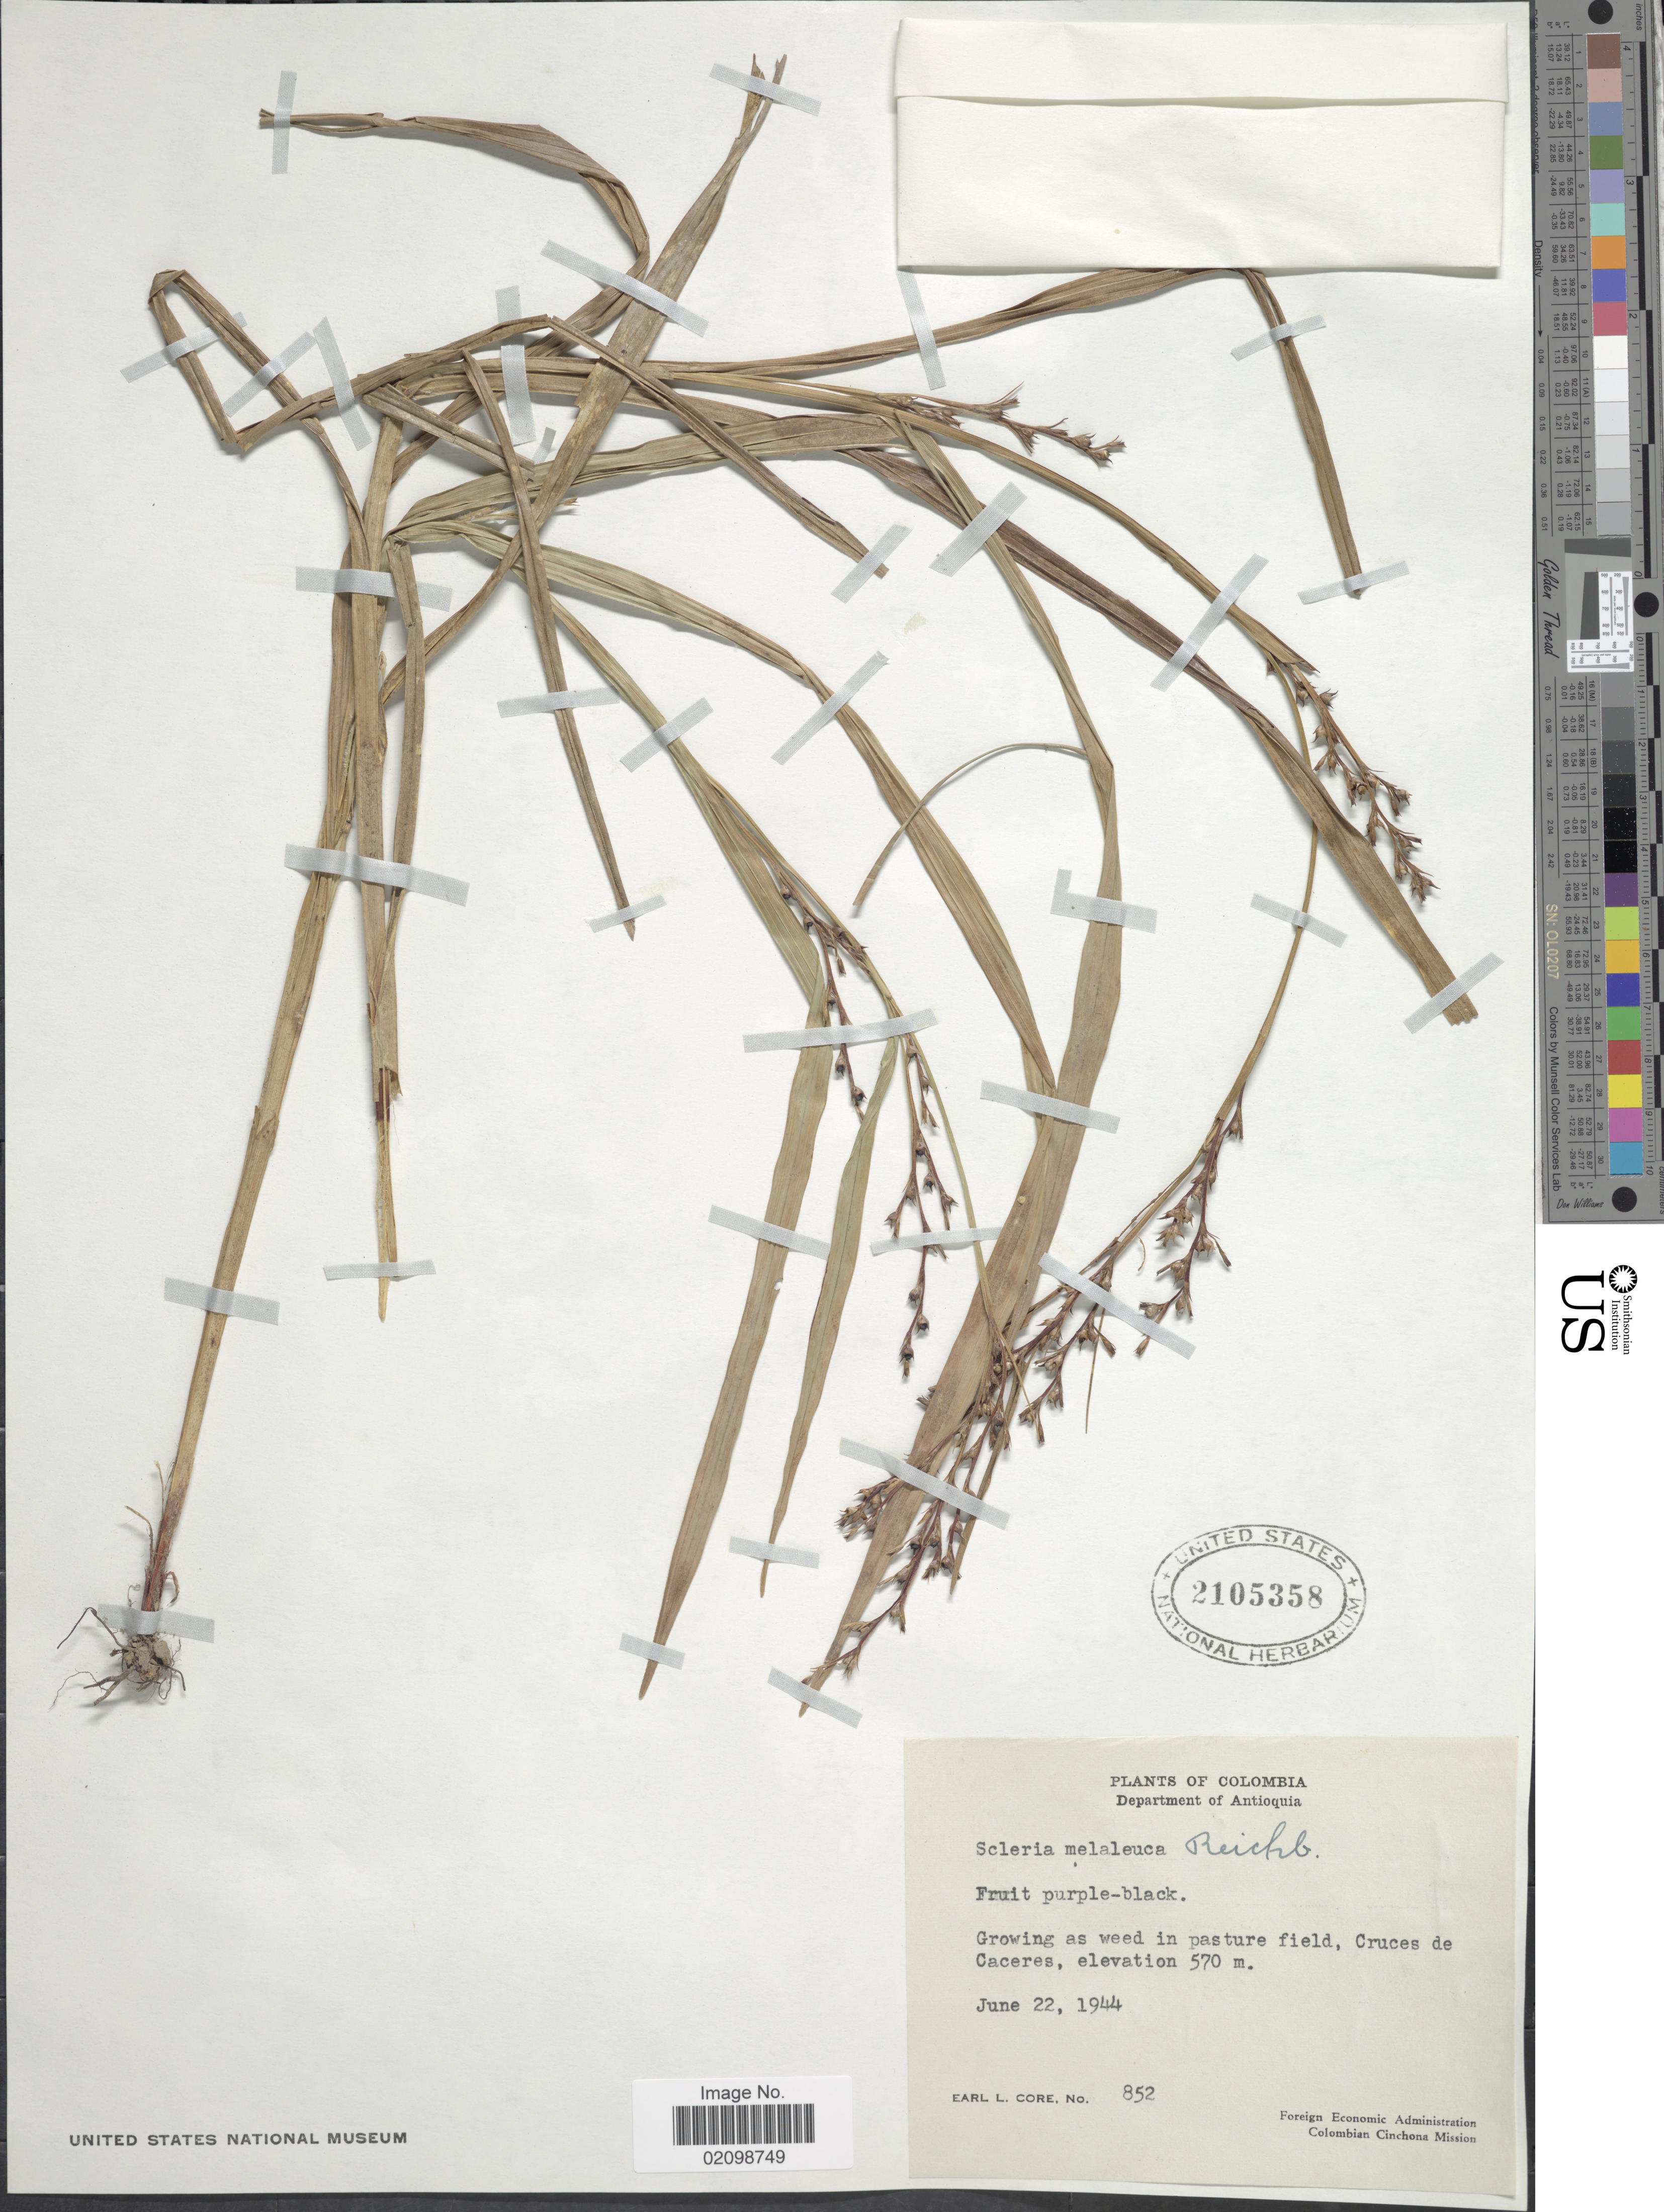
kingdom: Plantae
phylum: Tracheophyta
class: Liliopsida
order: Poales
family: Cyperaceae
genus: Scleria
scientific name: Scleria gaertneri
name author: Raddi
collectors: E. L. Core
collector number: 852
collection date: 1944-06-22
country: Colombia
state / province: Antioquia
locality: Department of Antioquia, Cruces de Caceres.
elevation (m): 570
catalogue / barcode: US 2105358